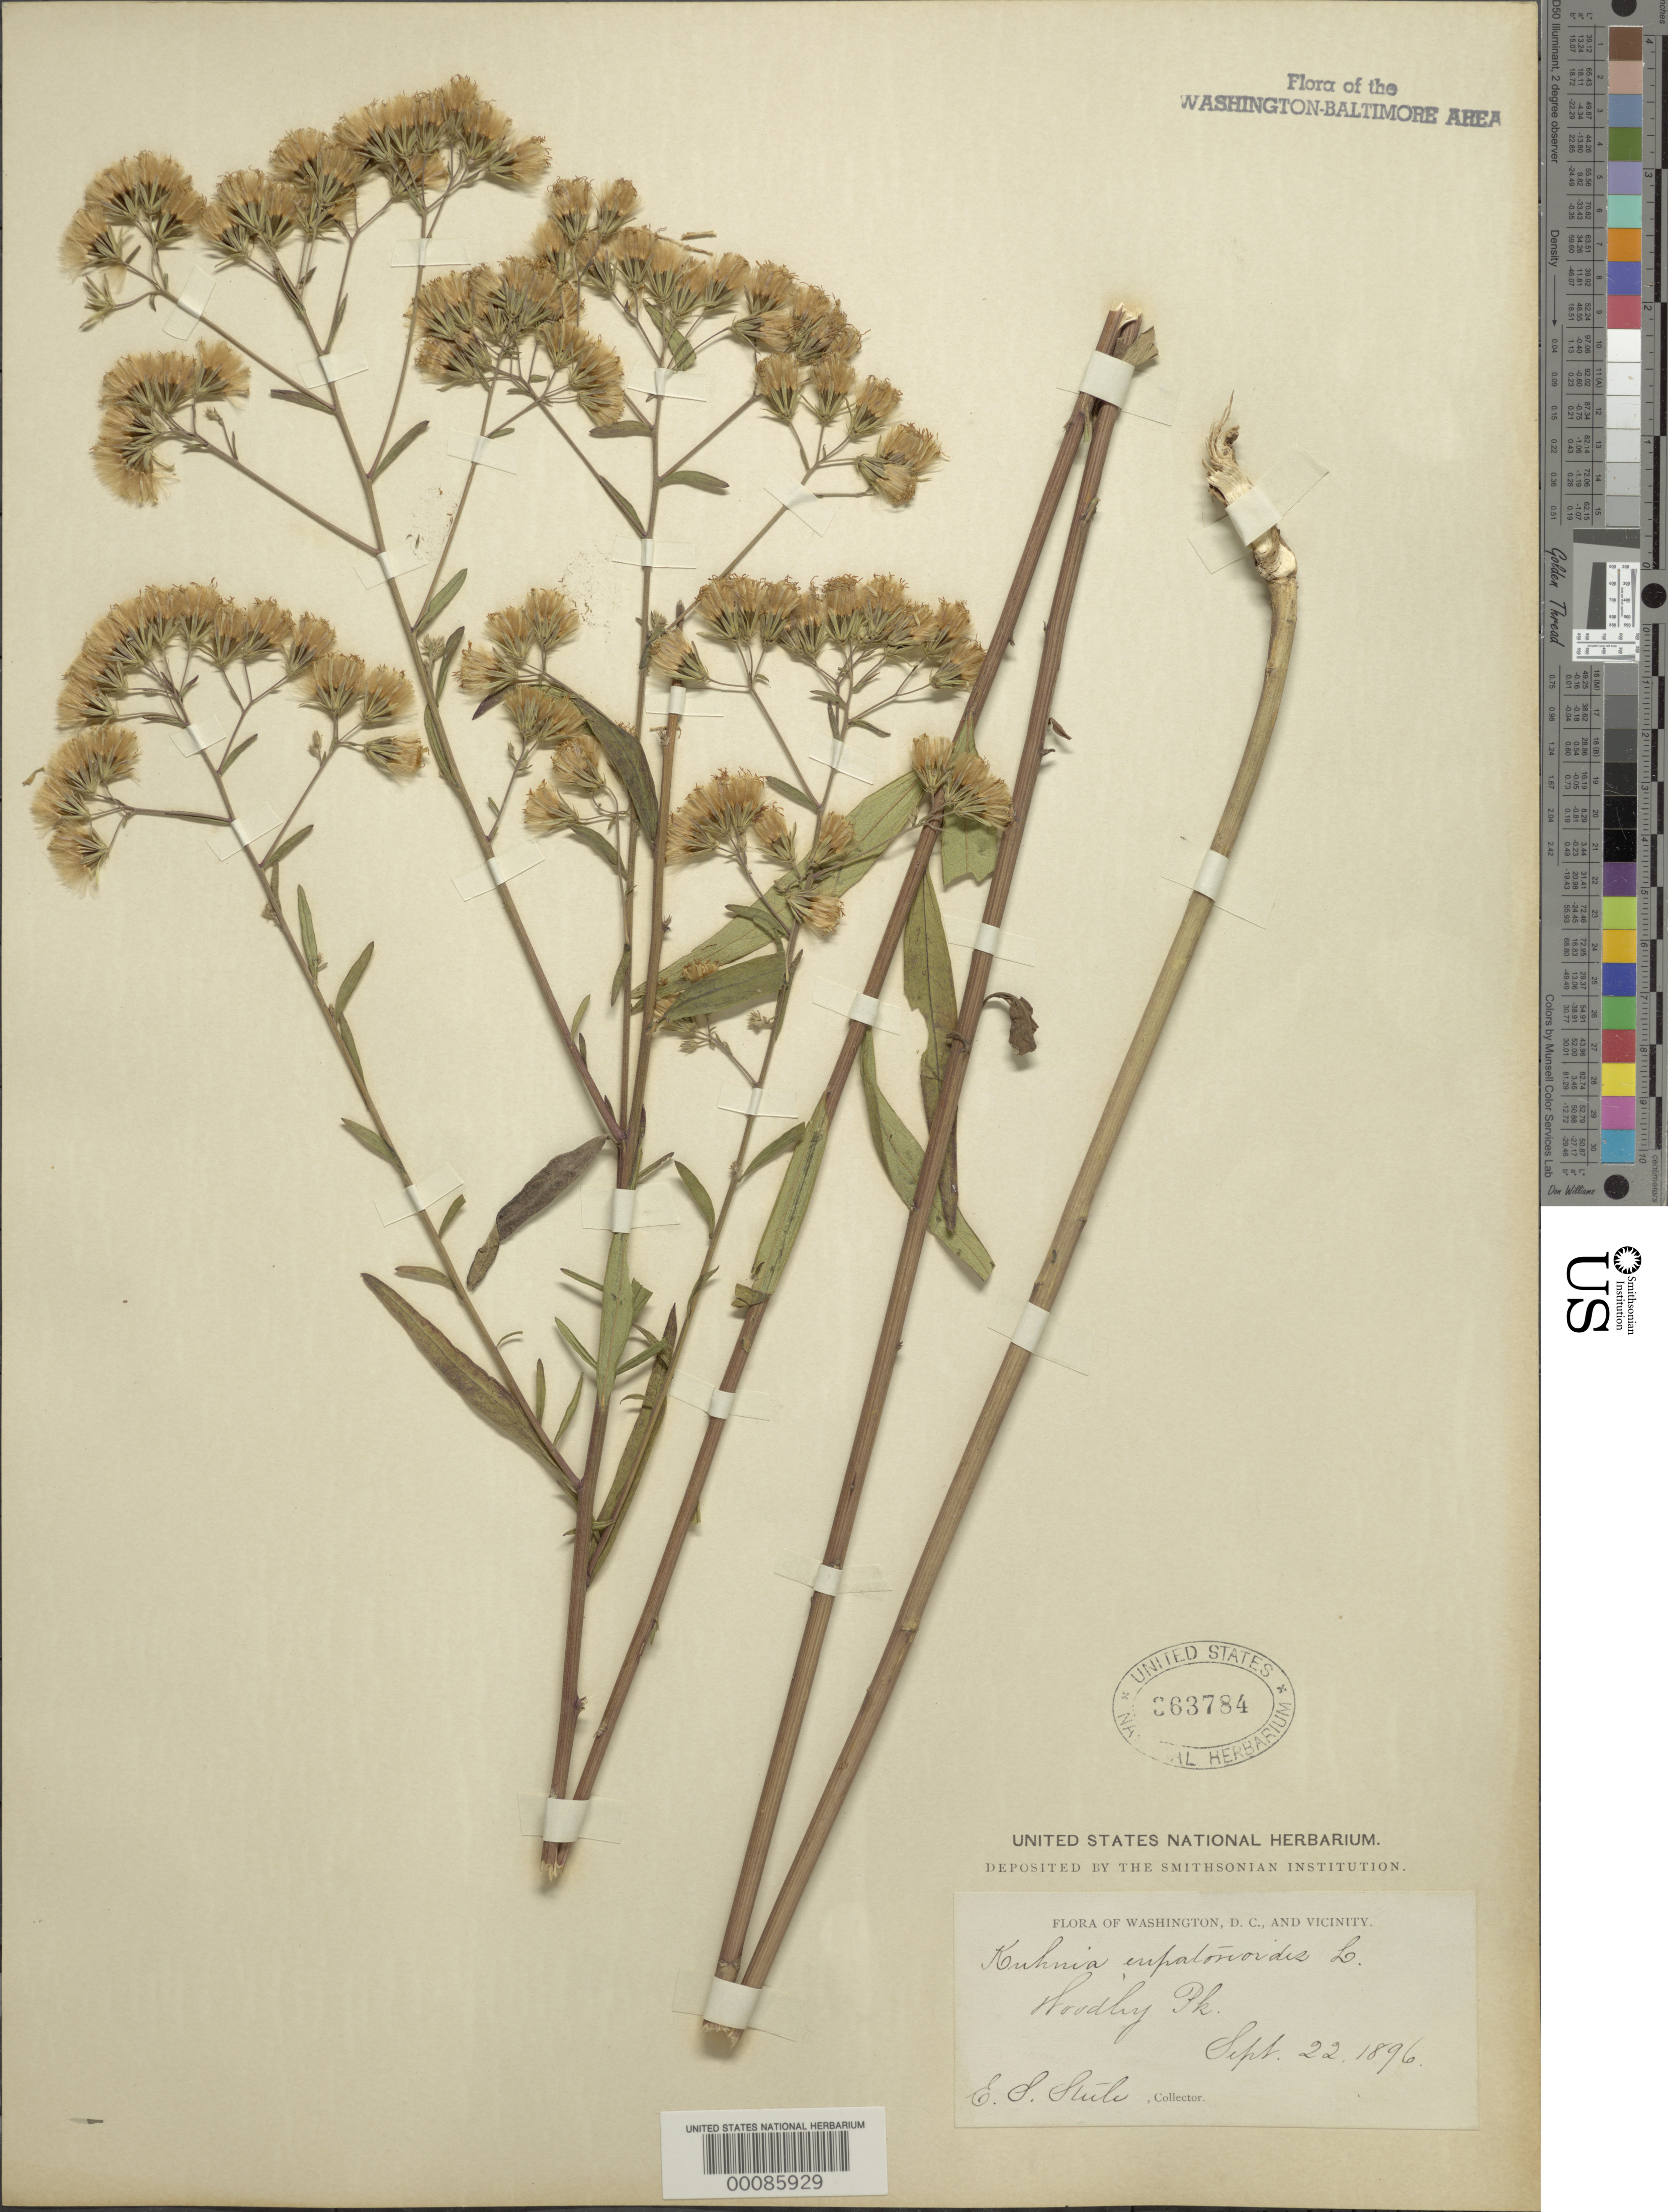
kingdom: Plantae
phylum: Tracheophyta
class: Magnoliopsida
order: Asterales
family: Asteraceae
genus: Brickellia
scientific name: Brickellia eupatorioides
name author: (L.) Shinners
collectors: E. Steele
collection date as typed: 22 Sep 1896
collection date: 1896-09-22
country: United States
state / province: District of Columbia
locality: Woodley Park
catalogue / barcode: US 363784